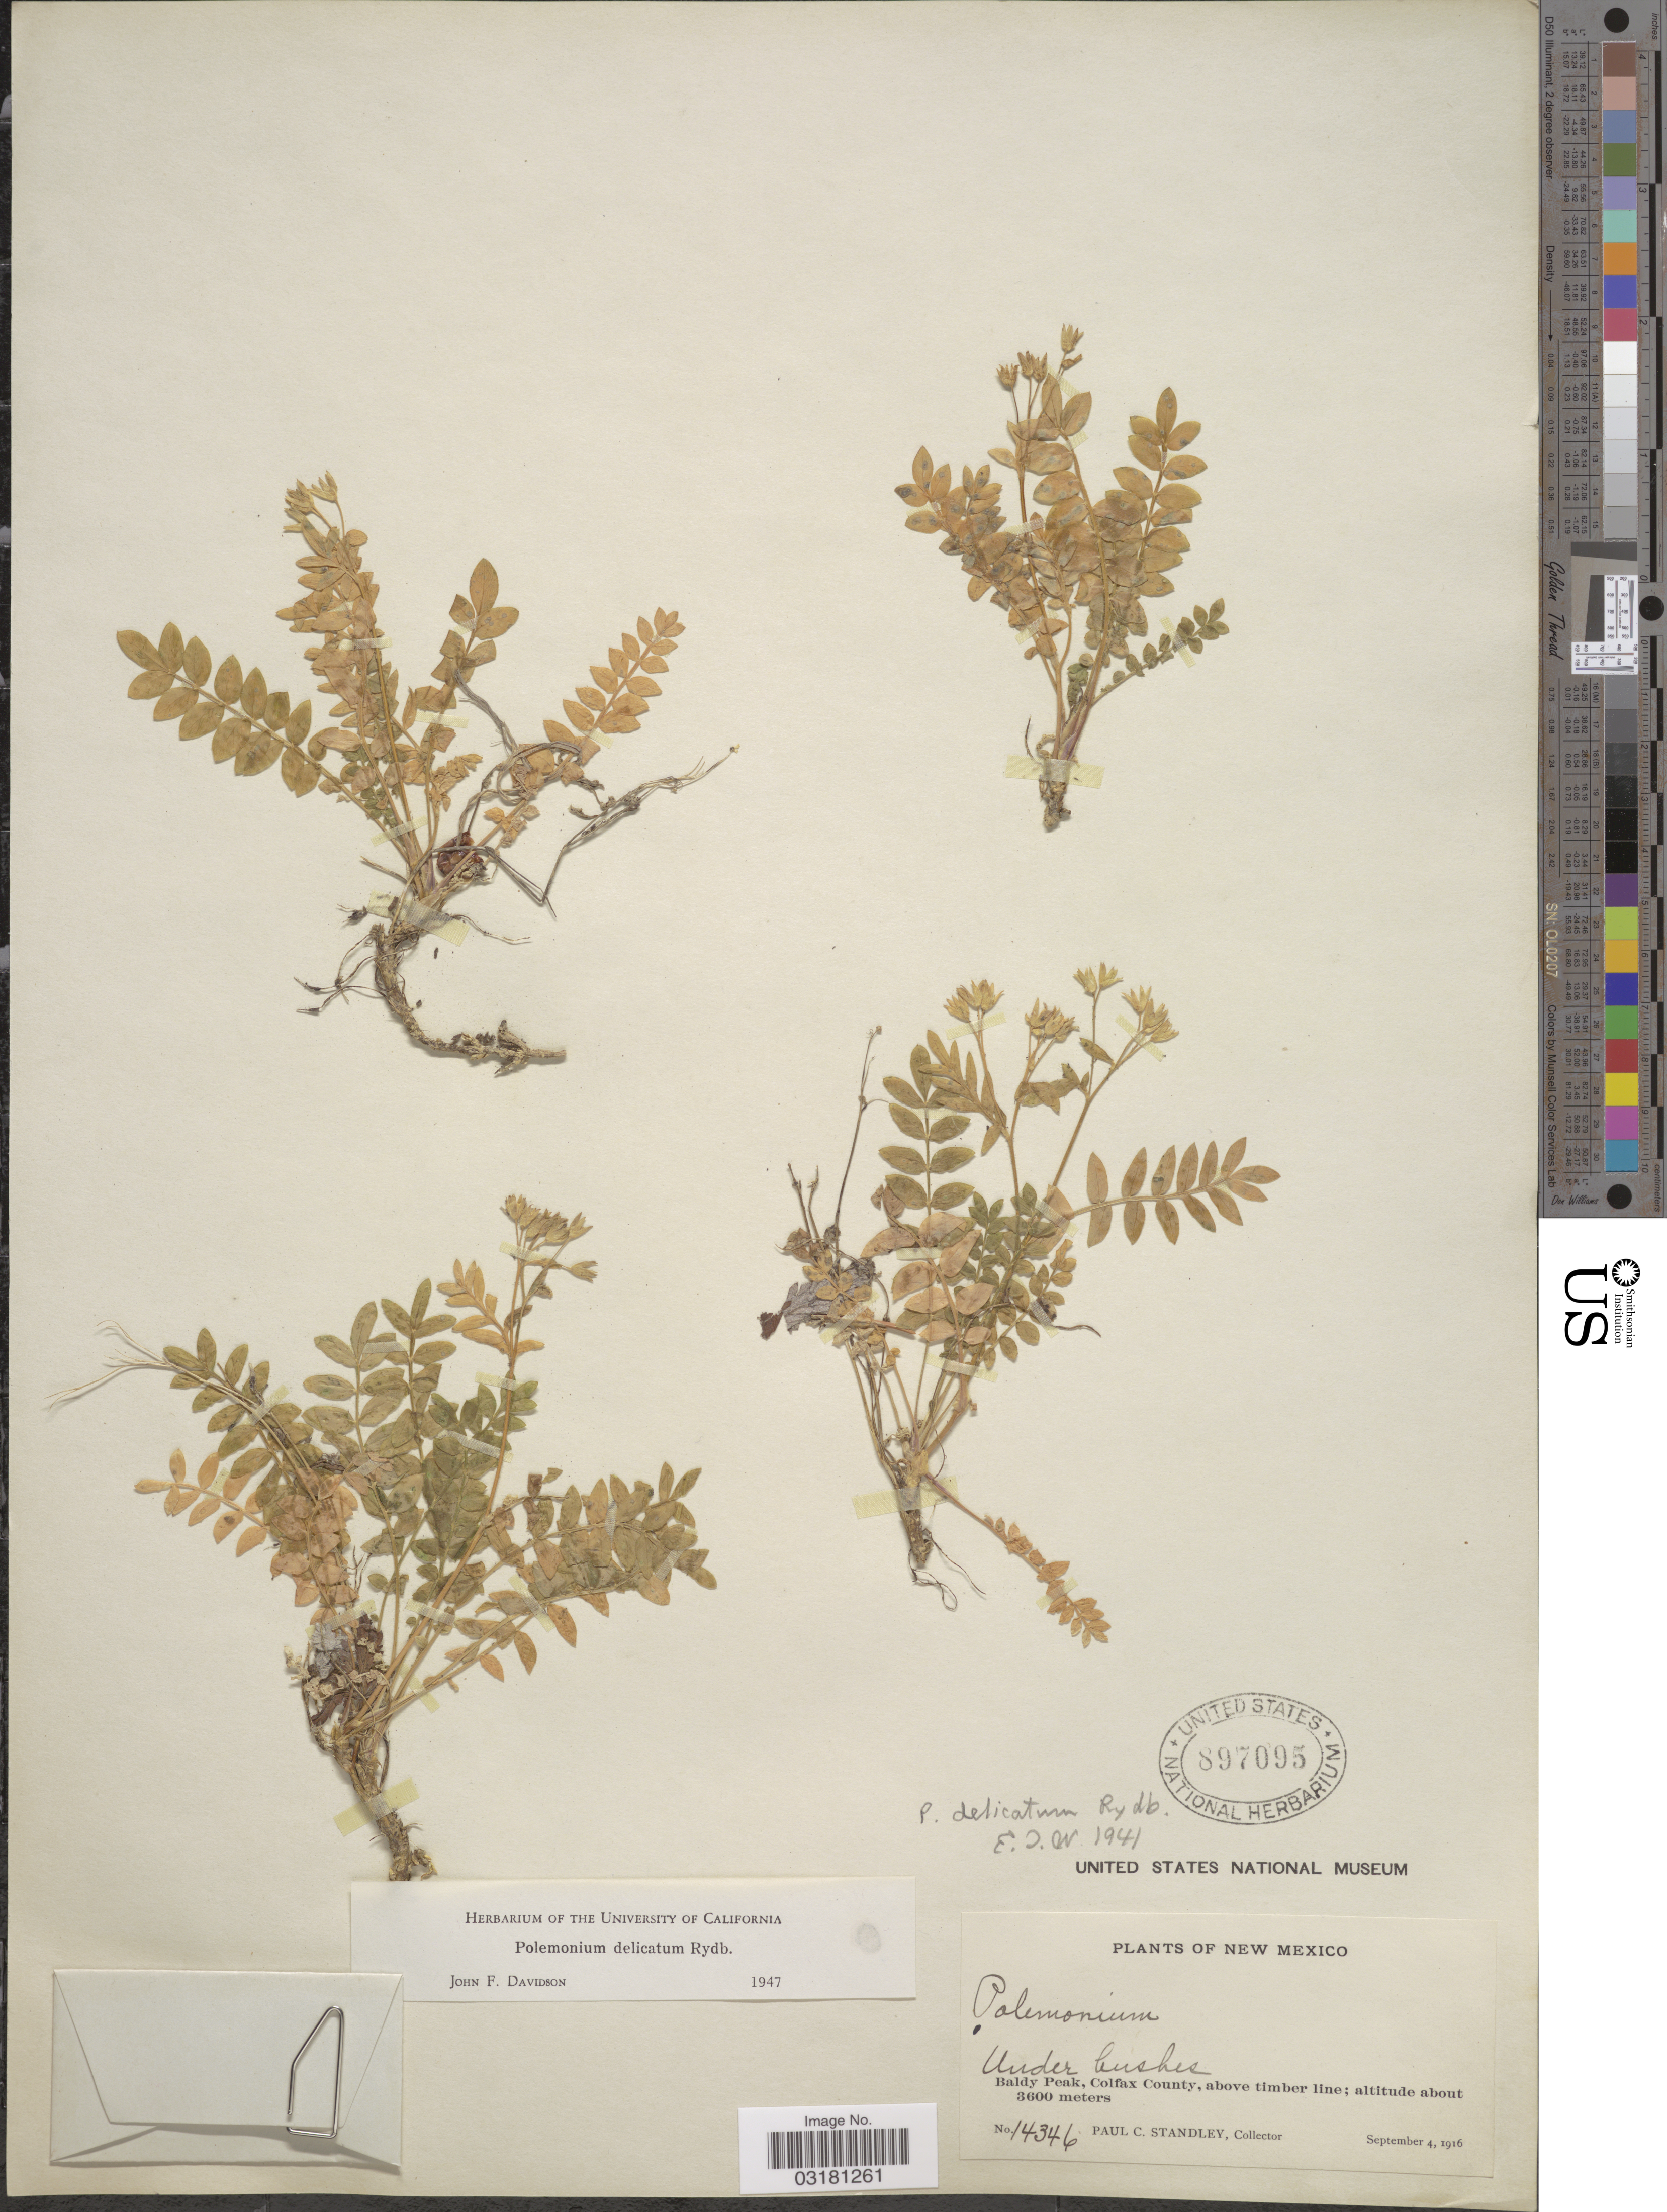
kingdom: Plantae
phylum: Tracheophyta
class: Magnoliopsida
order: Ericales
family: Polemoniaceae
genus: Polemonium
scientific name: Polemonium delicatum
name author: Rydb.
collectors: P. C. Standley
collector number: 14346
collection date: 1916-09-04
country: United States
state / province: New Mexico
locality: Baldy Peak, Colfax County.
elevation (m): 3600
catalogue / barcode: US 897095